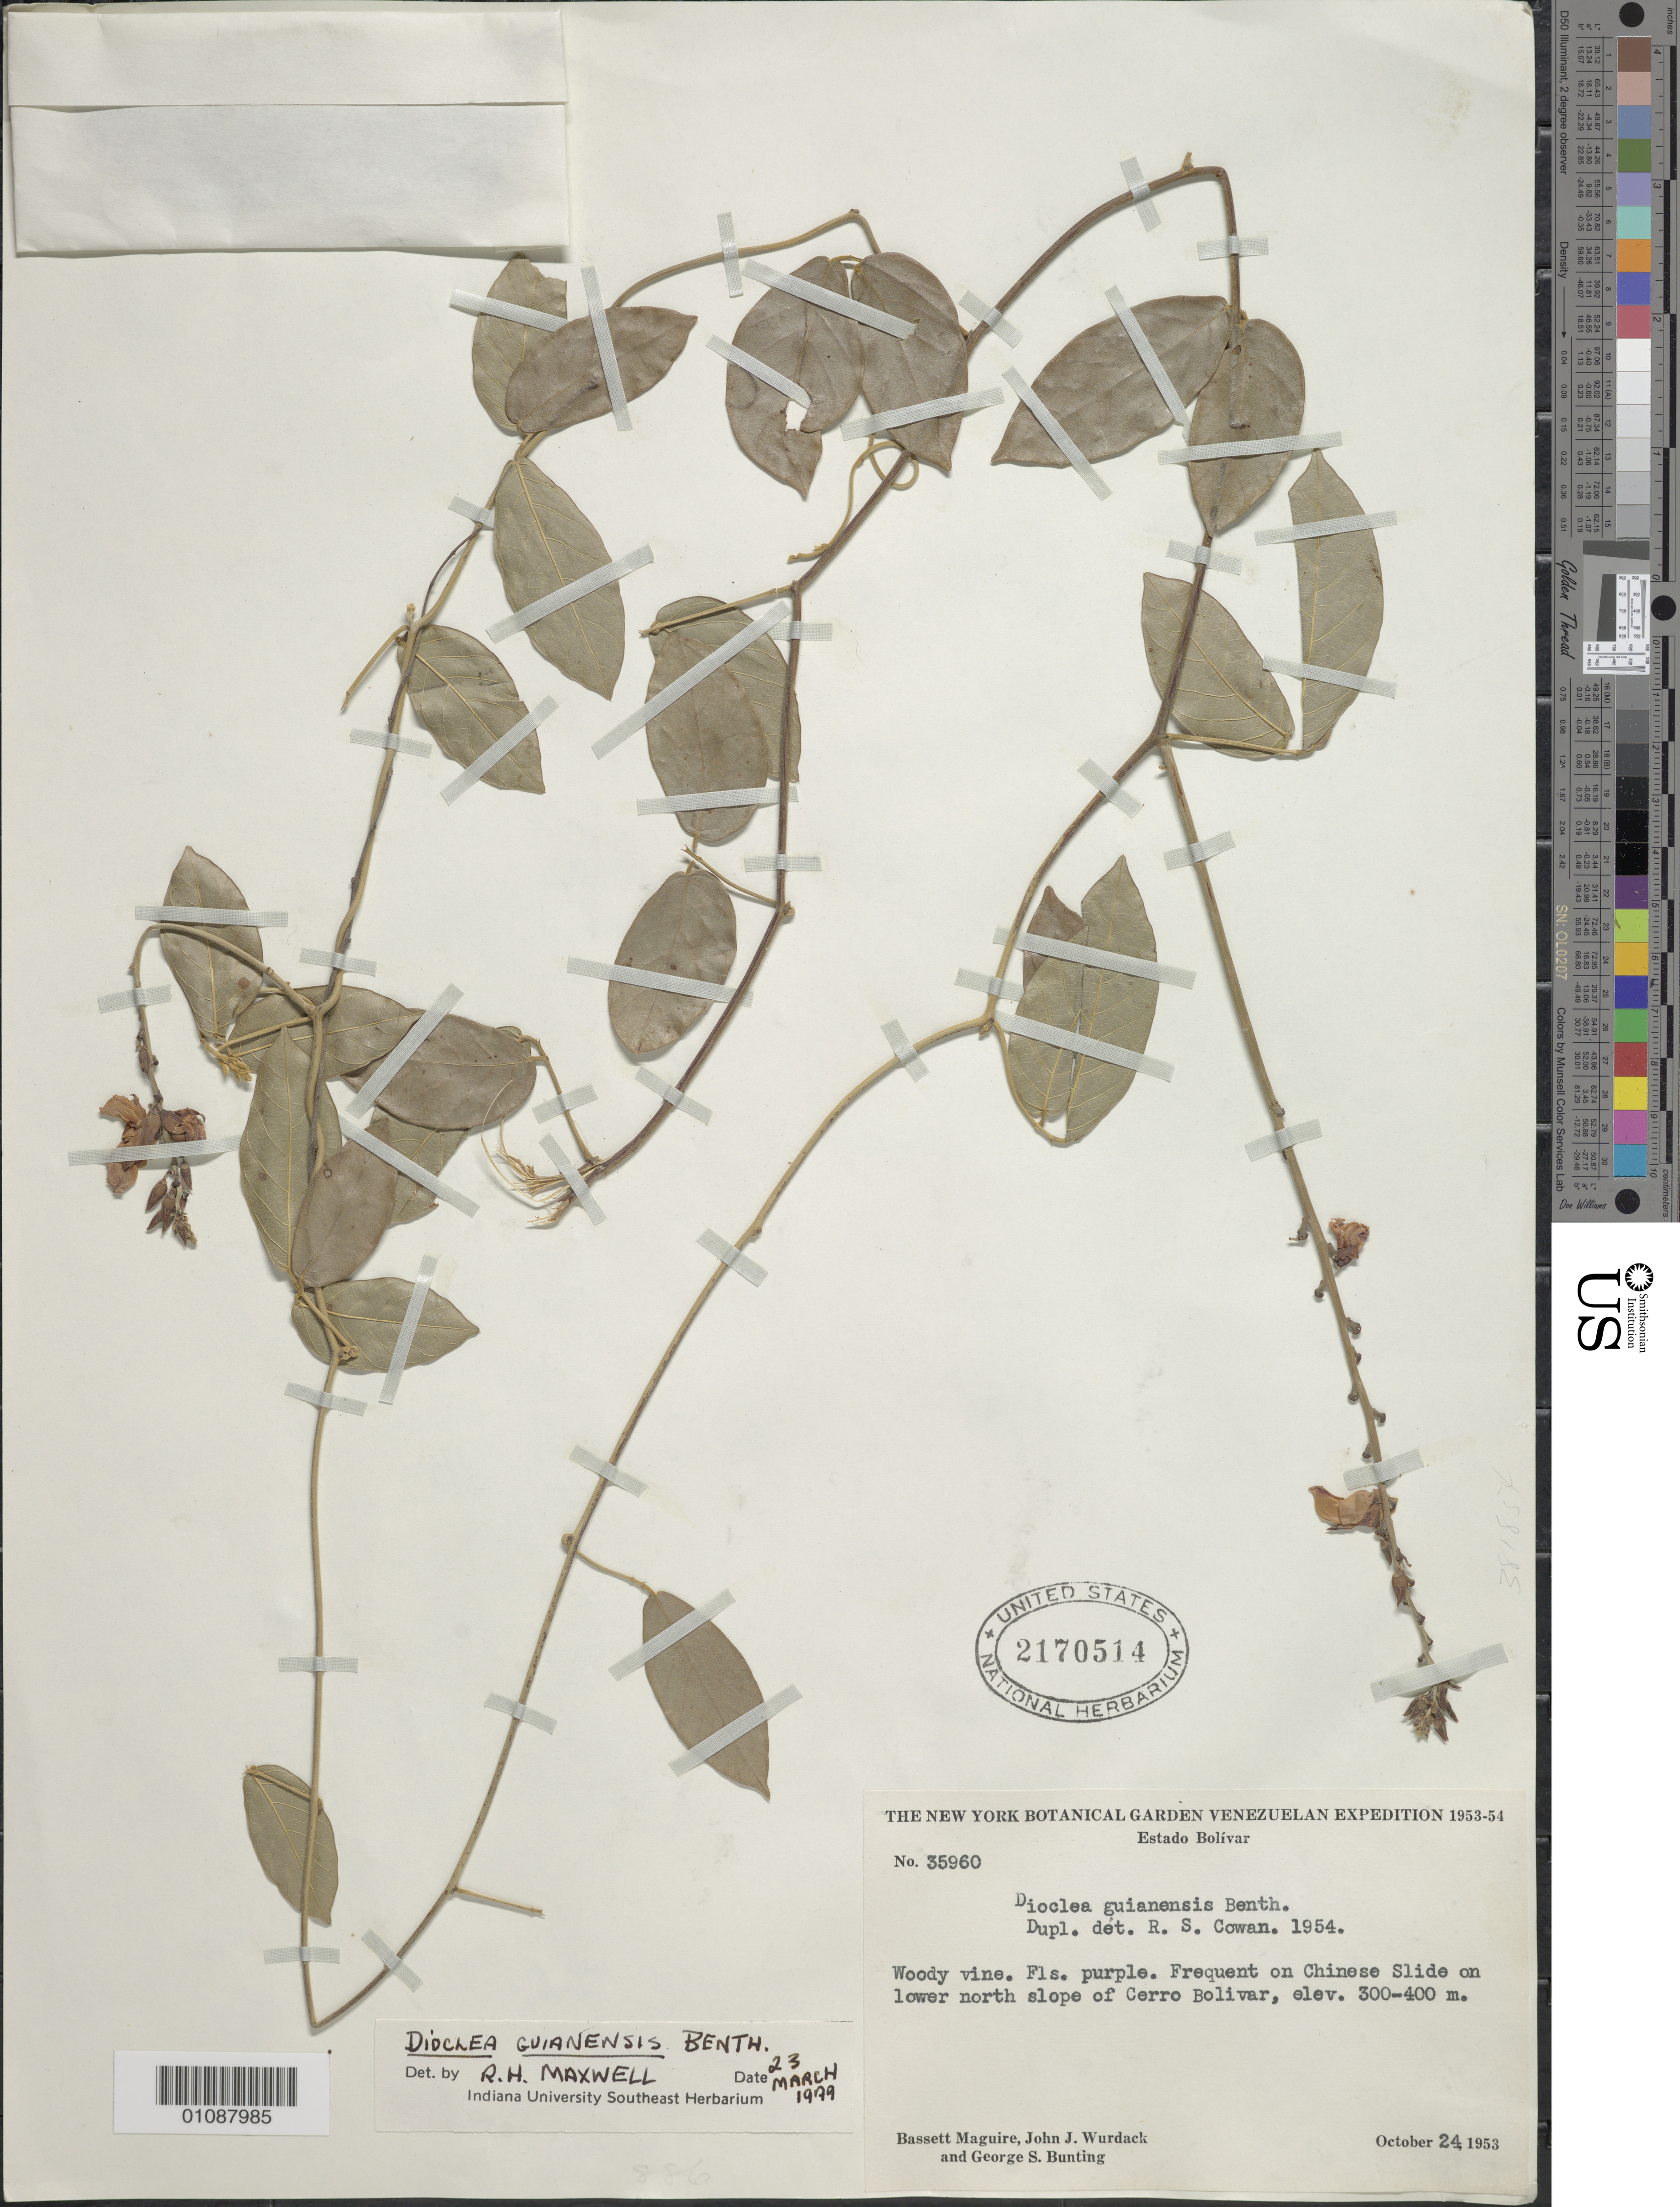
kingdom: Plantae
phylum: Tracheophyta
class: Magnoliopsida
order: Fabales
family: Fabaceae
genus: Dioclea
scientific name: Dioclea guianensis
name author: Benth.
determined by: Maxwell, R. H., (JEF), Indiana University Southeast (UNITED STATES)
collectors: B. Maguire, J. J. Wurdack & G. S. Bunting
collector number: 35960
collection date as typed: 24-Oct-53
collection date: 1953-10-24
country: Venezuela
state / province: Bolívar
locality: Cerro Bolívar, Chinese Slide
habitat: Lower N slope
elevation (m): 300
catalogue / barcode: US 2170514